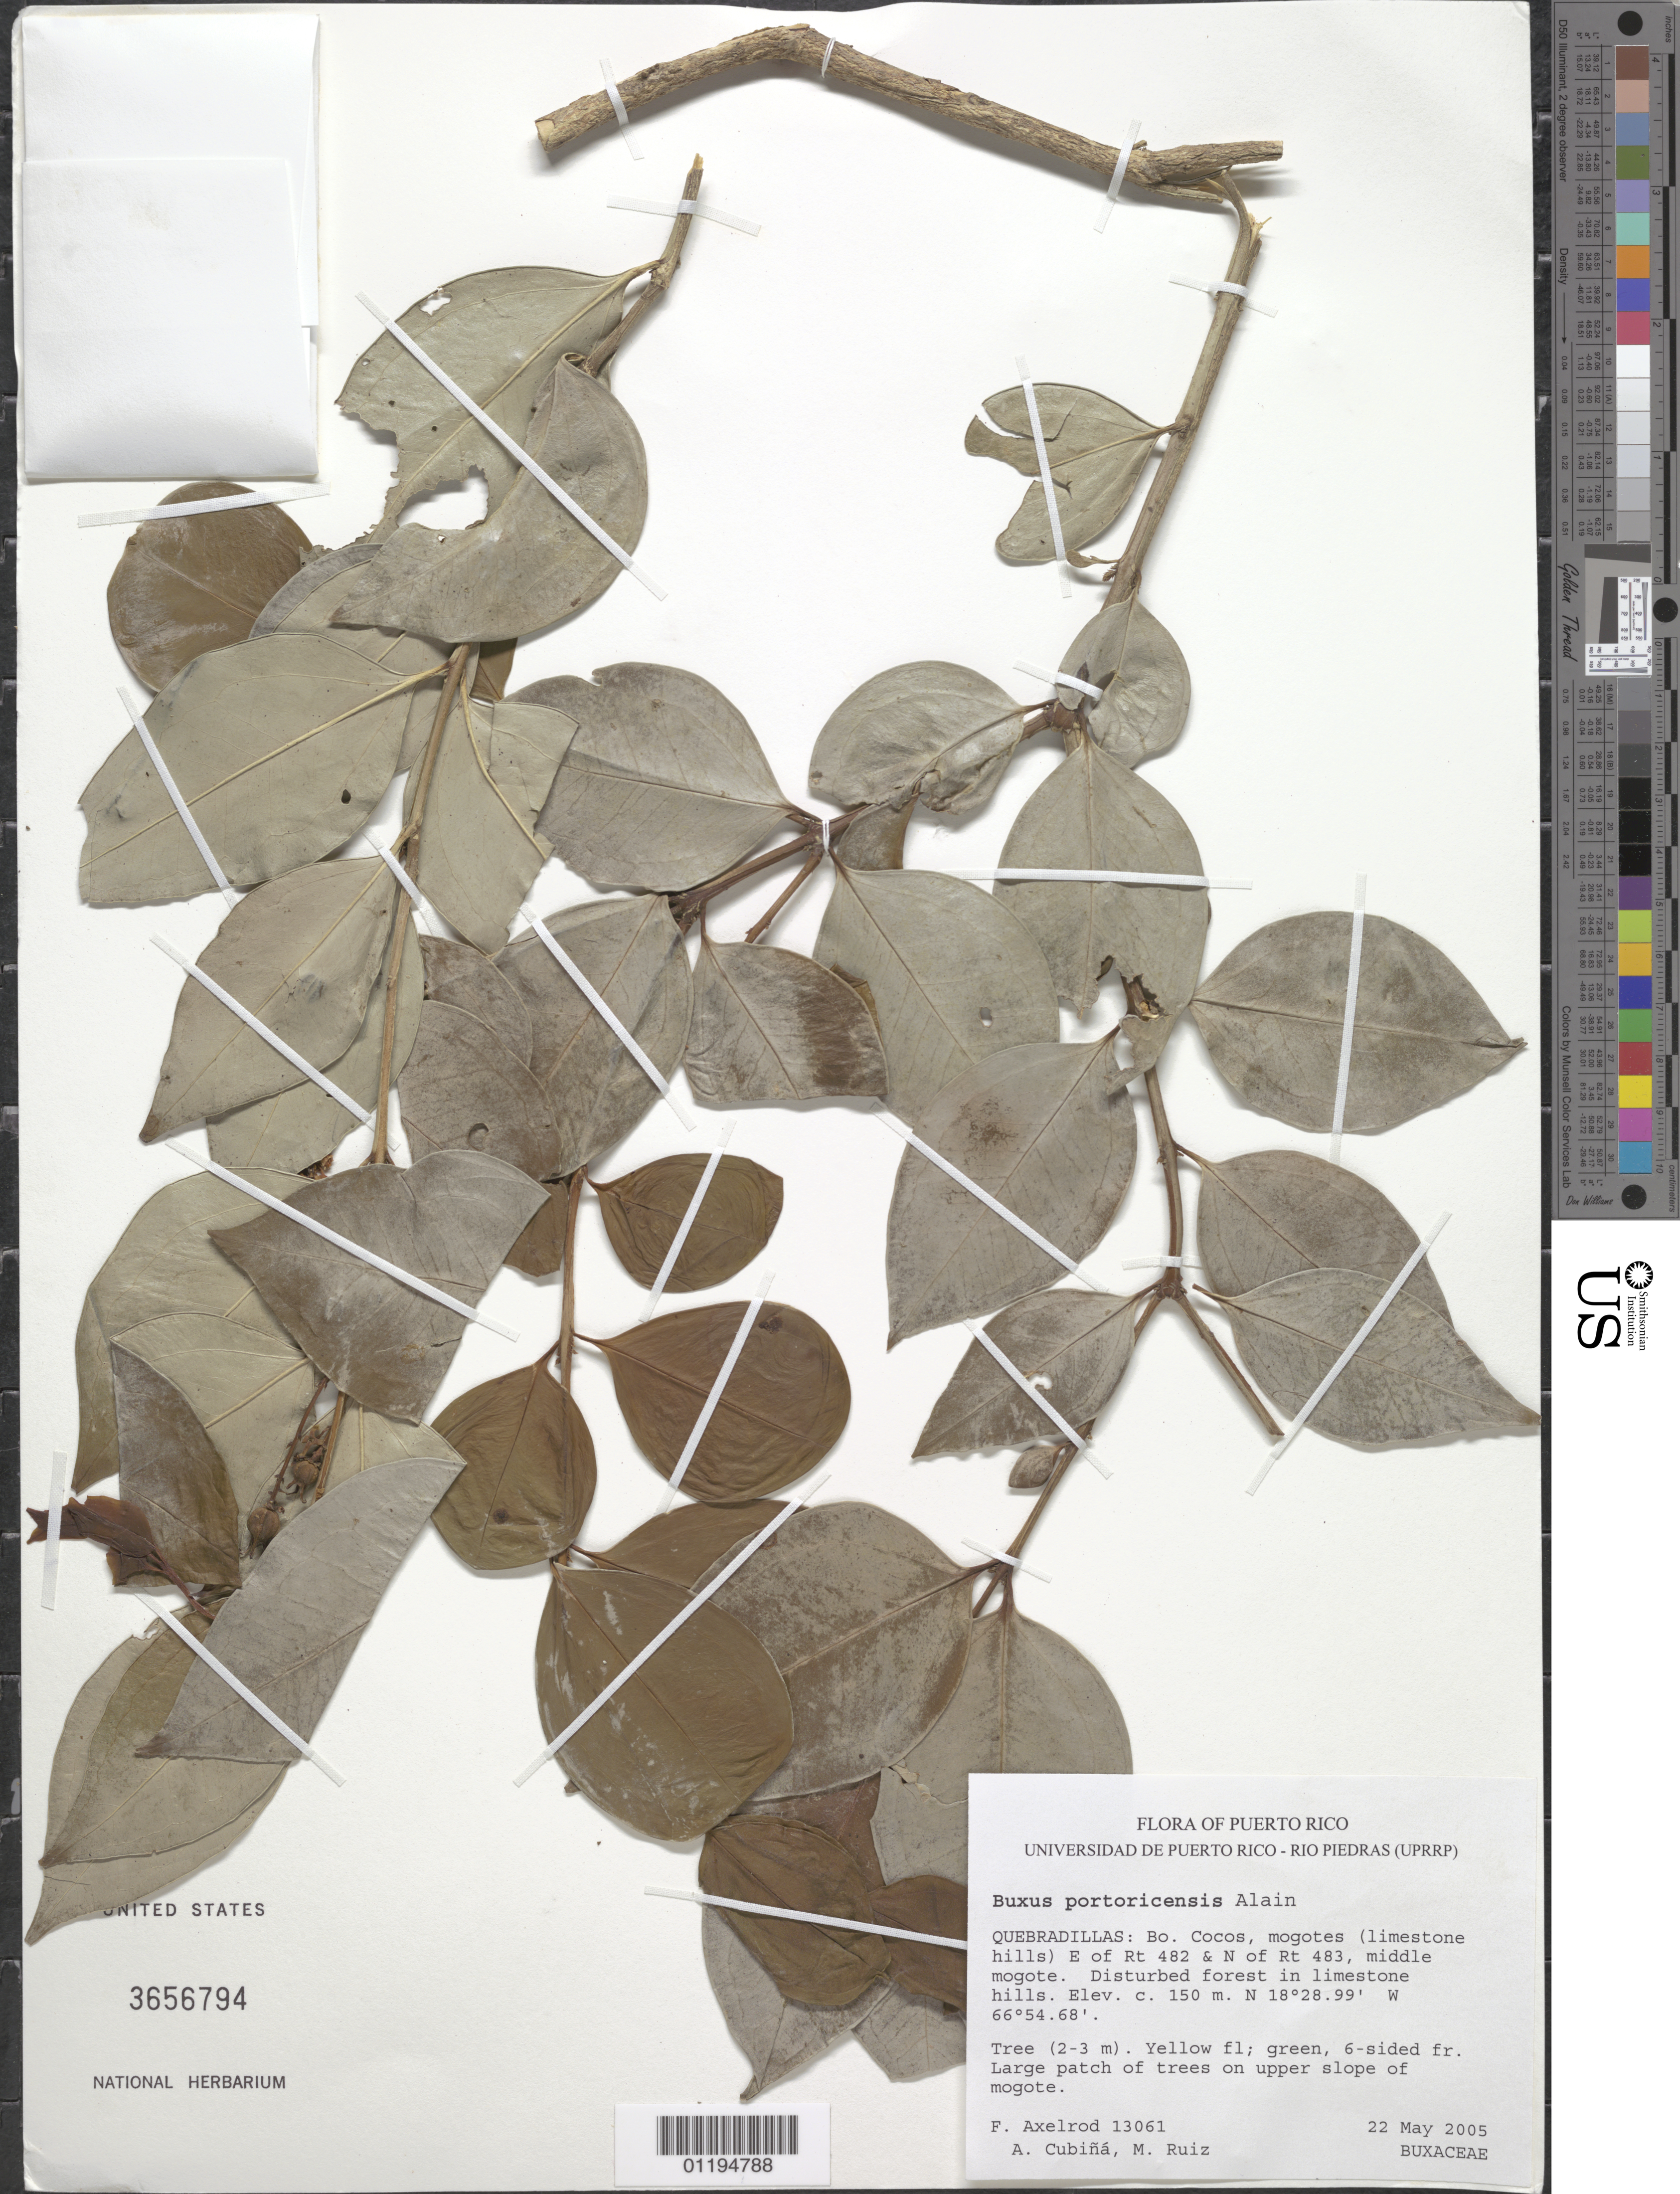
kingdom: Plantae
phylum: Tracheophyta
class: Magnoliopsida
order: Buxales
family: Buxaceae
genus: Buxus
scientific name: Buxus portoricensis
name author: Alain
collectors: F. S. Axelrod, A. Cubiná & M. Ruiz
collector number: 13061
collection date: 2005-05-22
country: Puerto Rico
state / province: Quebradillas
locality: E of Rt 482 and N of Rt 483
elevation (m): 130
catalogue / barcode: US 3655794